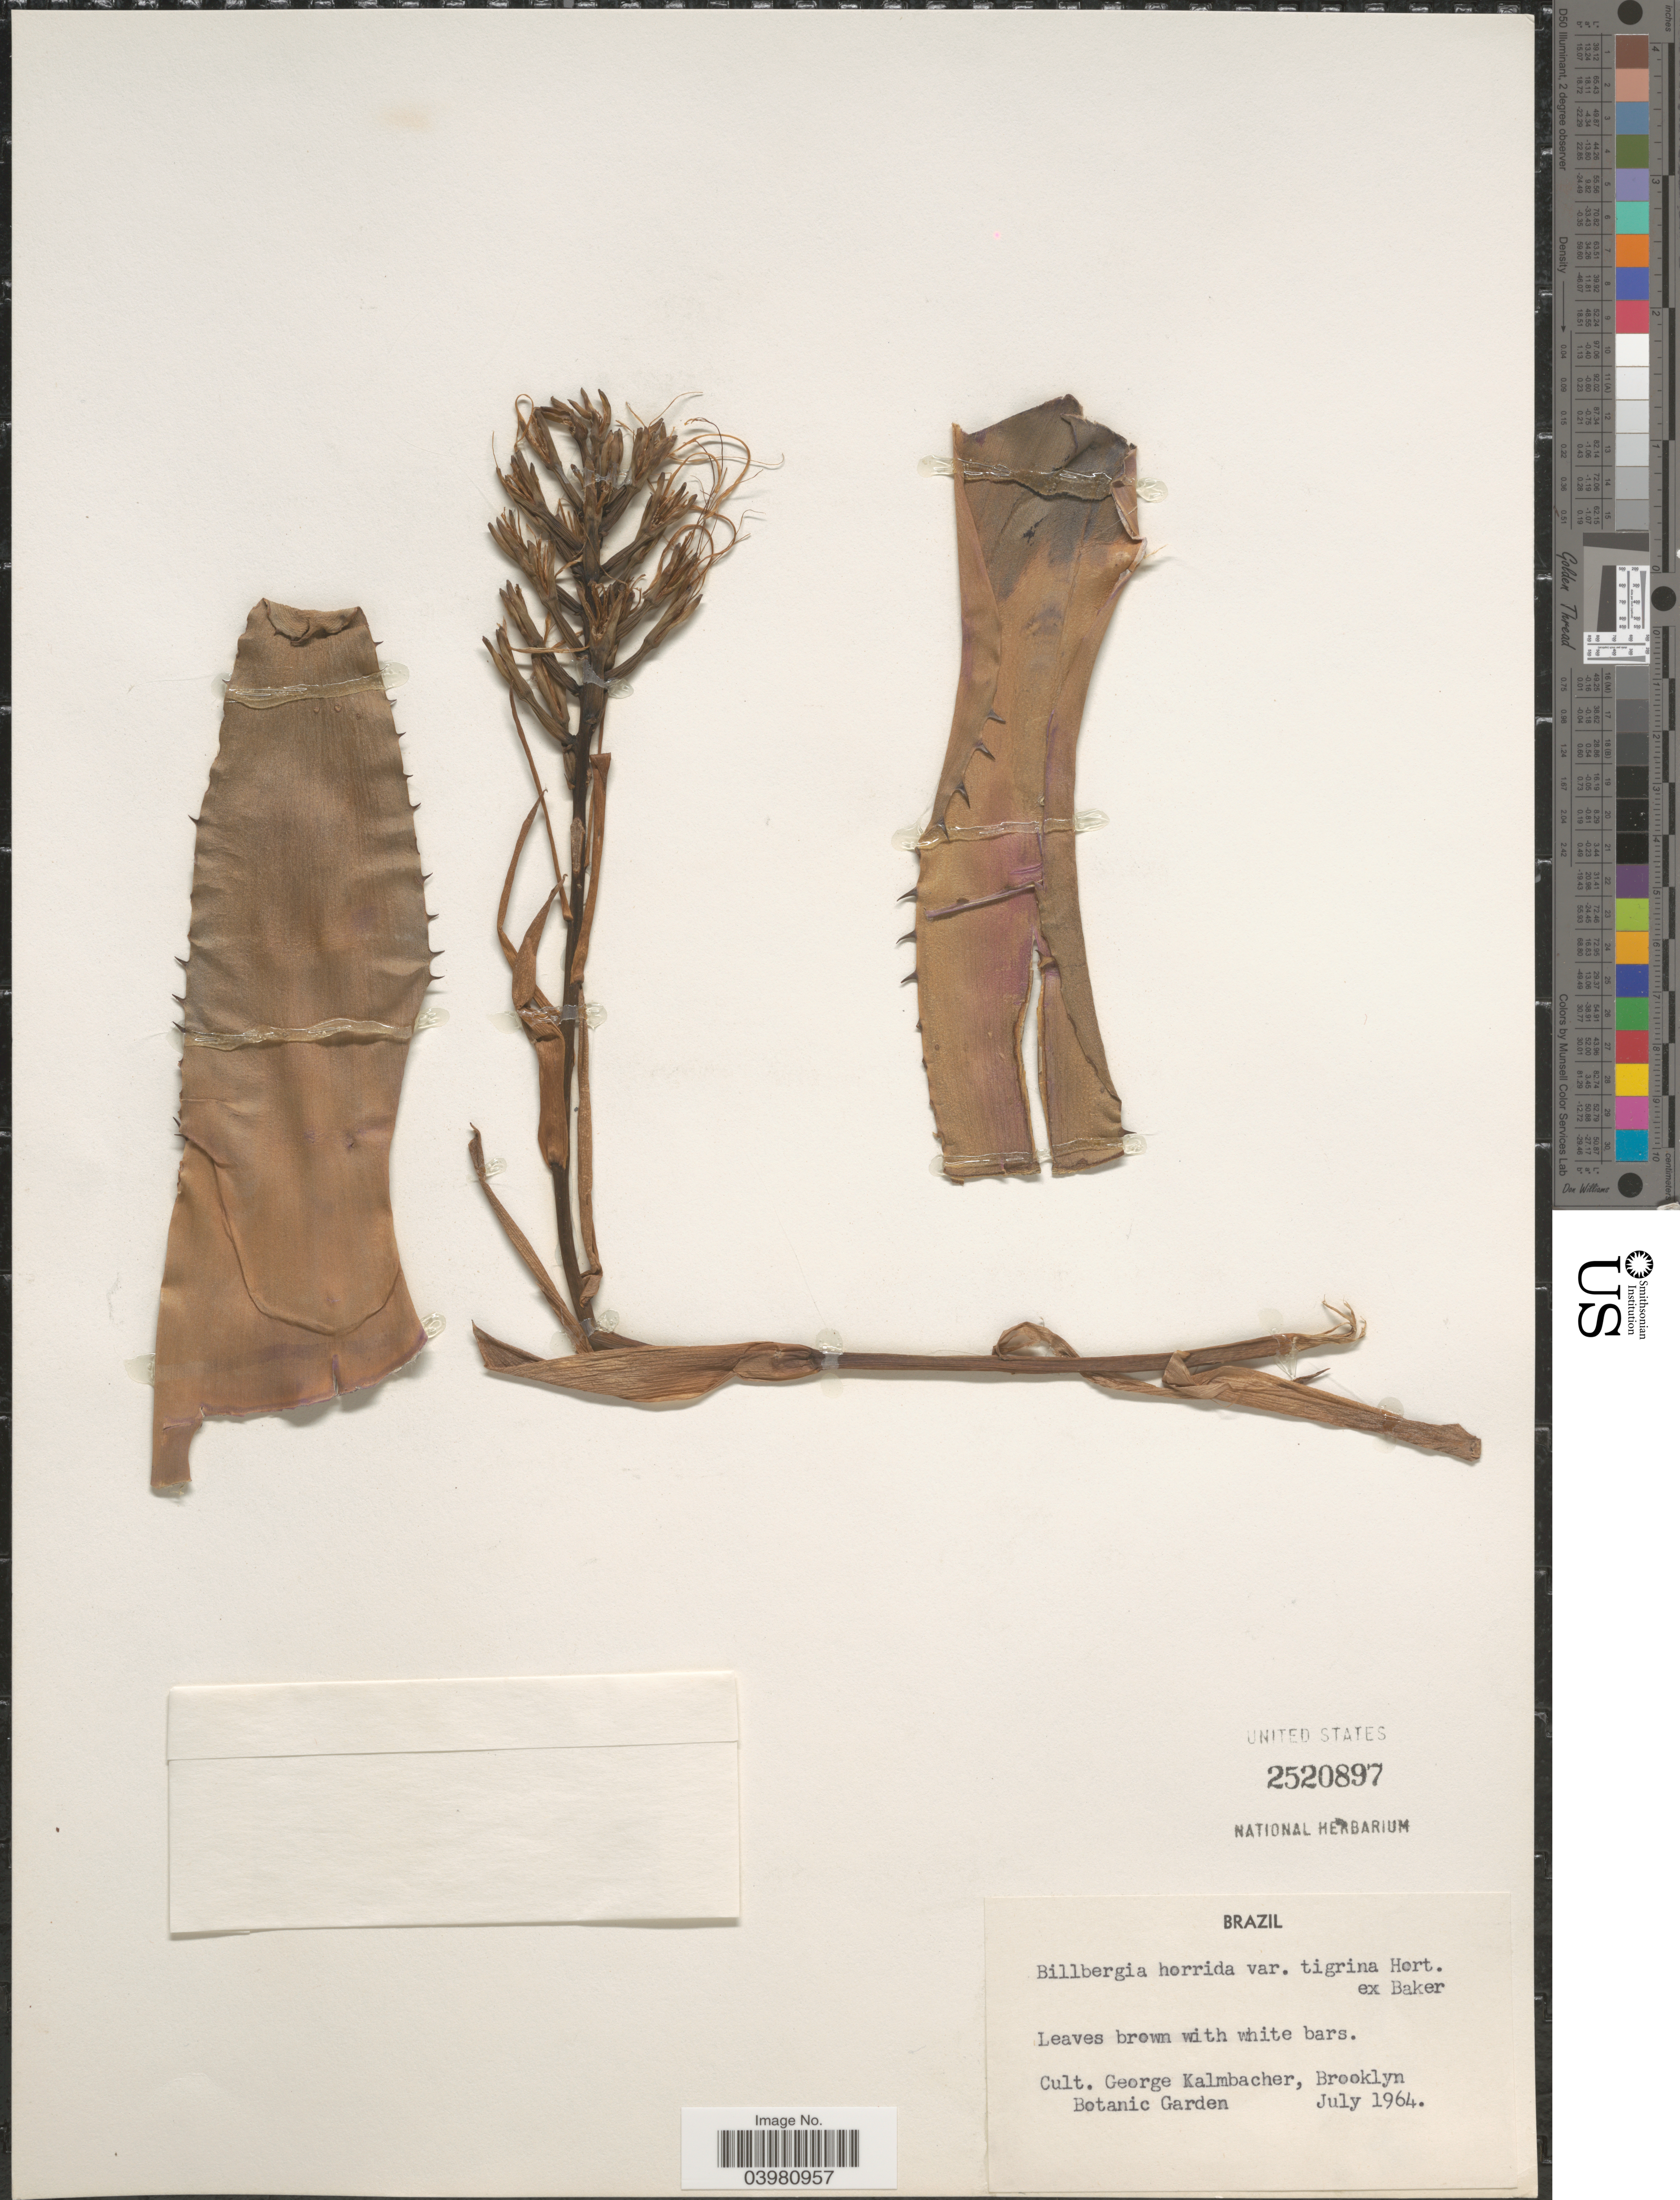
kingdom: Plantae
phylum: Tracheophyta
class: Liliopsida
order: Poales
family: Bromeliaceae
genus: Billbergia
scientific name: Billbergia horrida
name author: Regel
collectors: G. Kalmbacher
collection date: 1964-07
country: United States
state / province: New York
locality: Brooklyn Botanic Garden.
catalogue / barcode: US 2520897